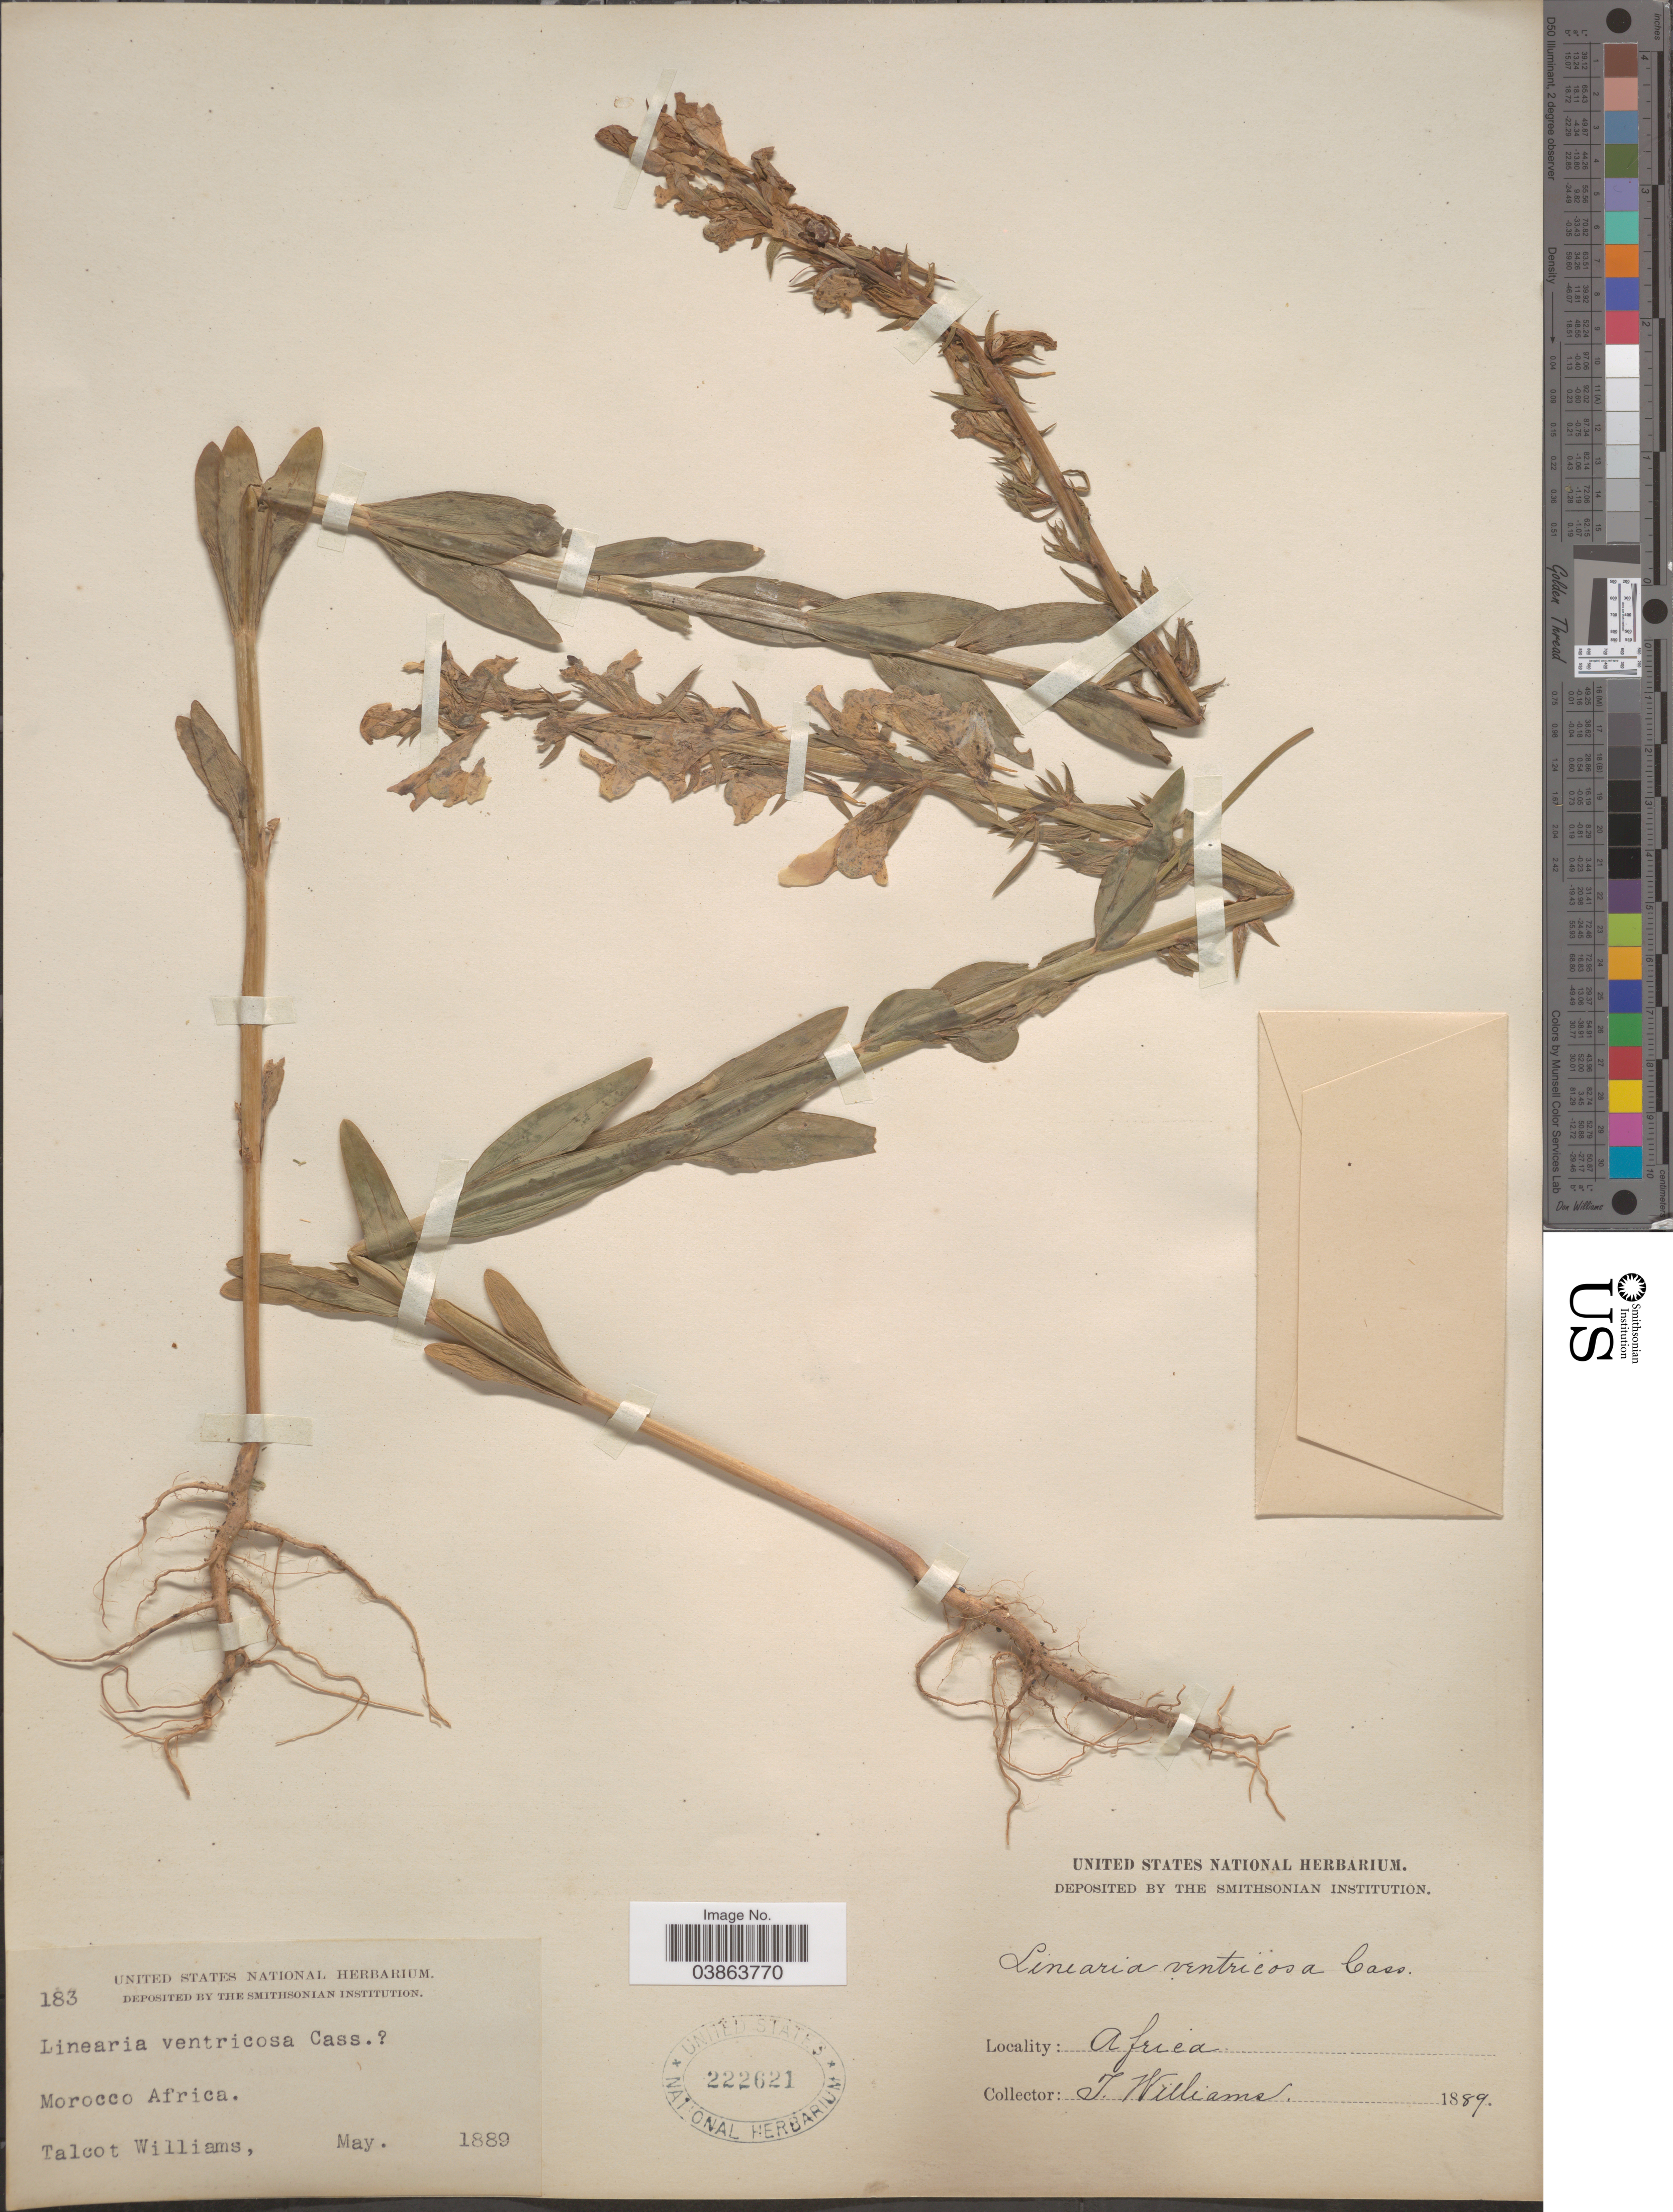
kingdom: Plantae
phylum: Tracheophyta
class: Magnoliopsida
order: Lamiales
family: Plantaginaceae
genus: Linaria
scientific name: Linaria ventricosa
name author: Coss. & Balansa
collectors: T. Williams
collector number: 183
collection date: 1889-05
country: Morocco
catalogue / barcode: US 222621